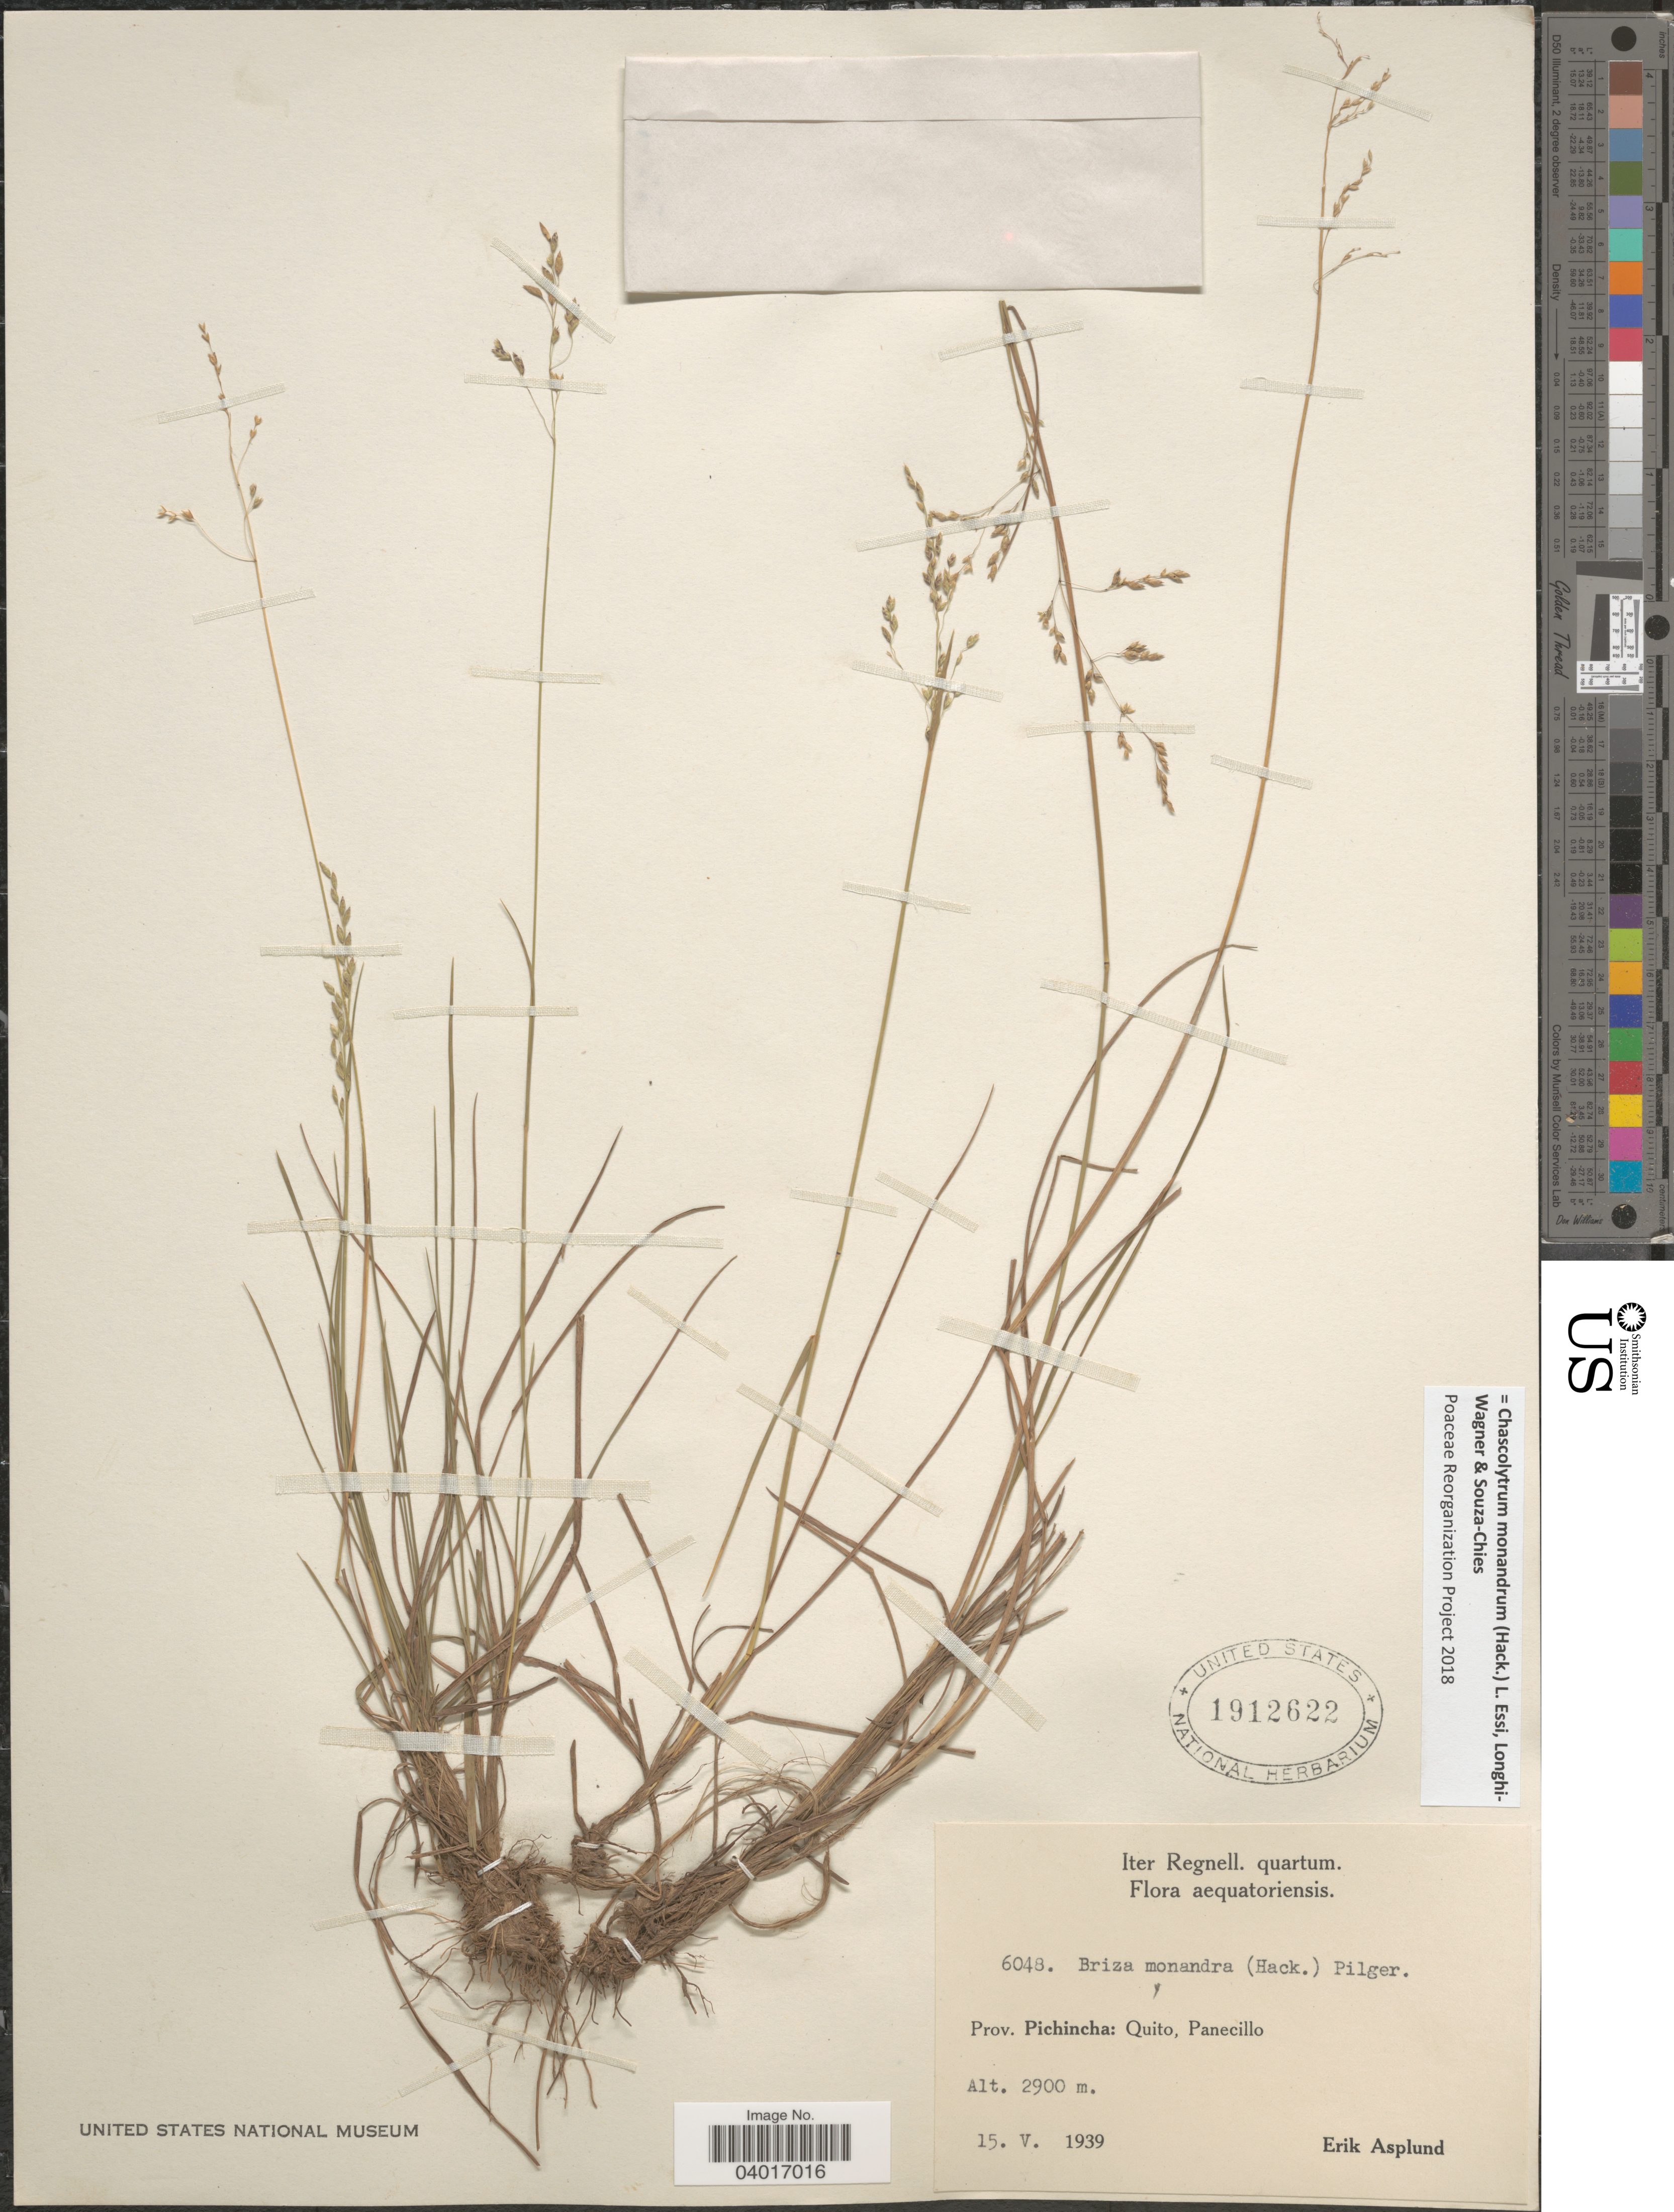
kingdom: Plantae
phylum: Tracheophyta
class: Liliopsida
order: Poales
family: Poaceae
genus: Chascolytrum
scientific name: Chascolytrum monandrum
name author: (Hack.) L. Essi et al.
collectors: E. Asplund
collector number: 6048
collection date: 1939-05-15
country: Ecuador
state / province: Pichincha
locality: Quito, Panecillo.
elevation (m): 2900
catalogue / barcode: US 1912622